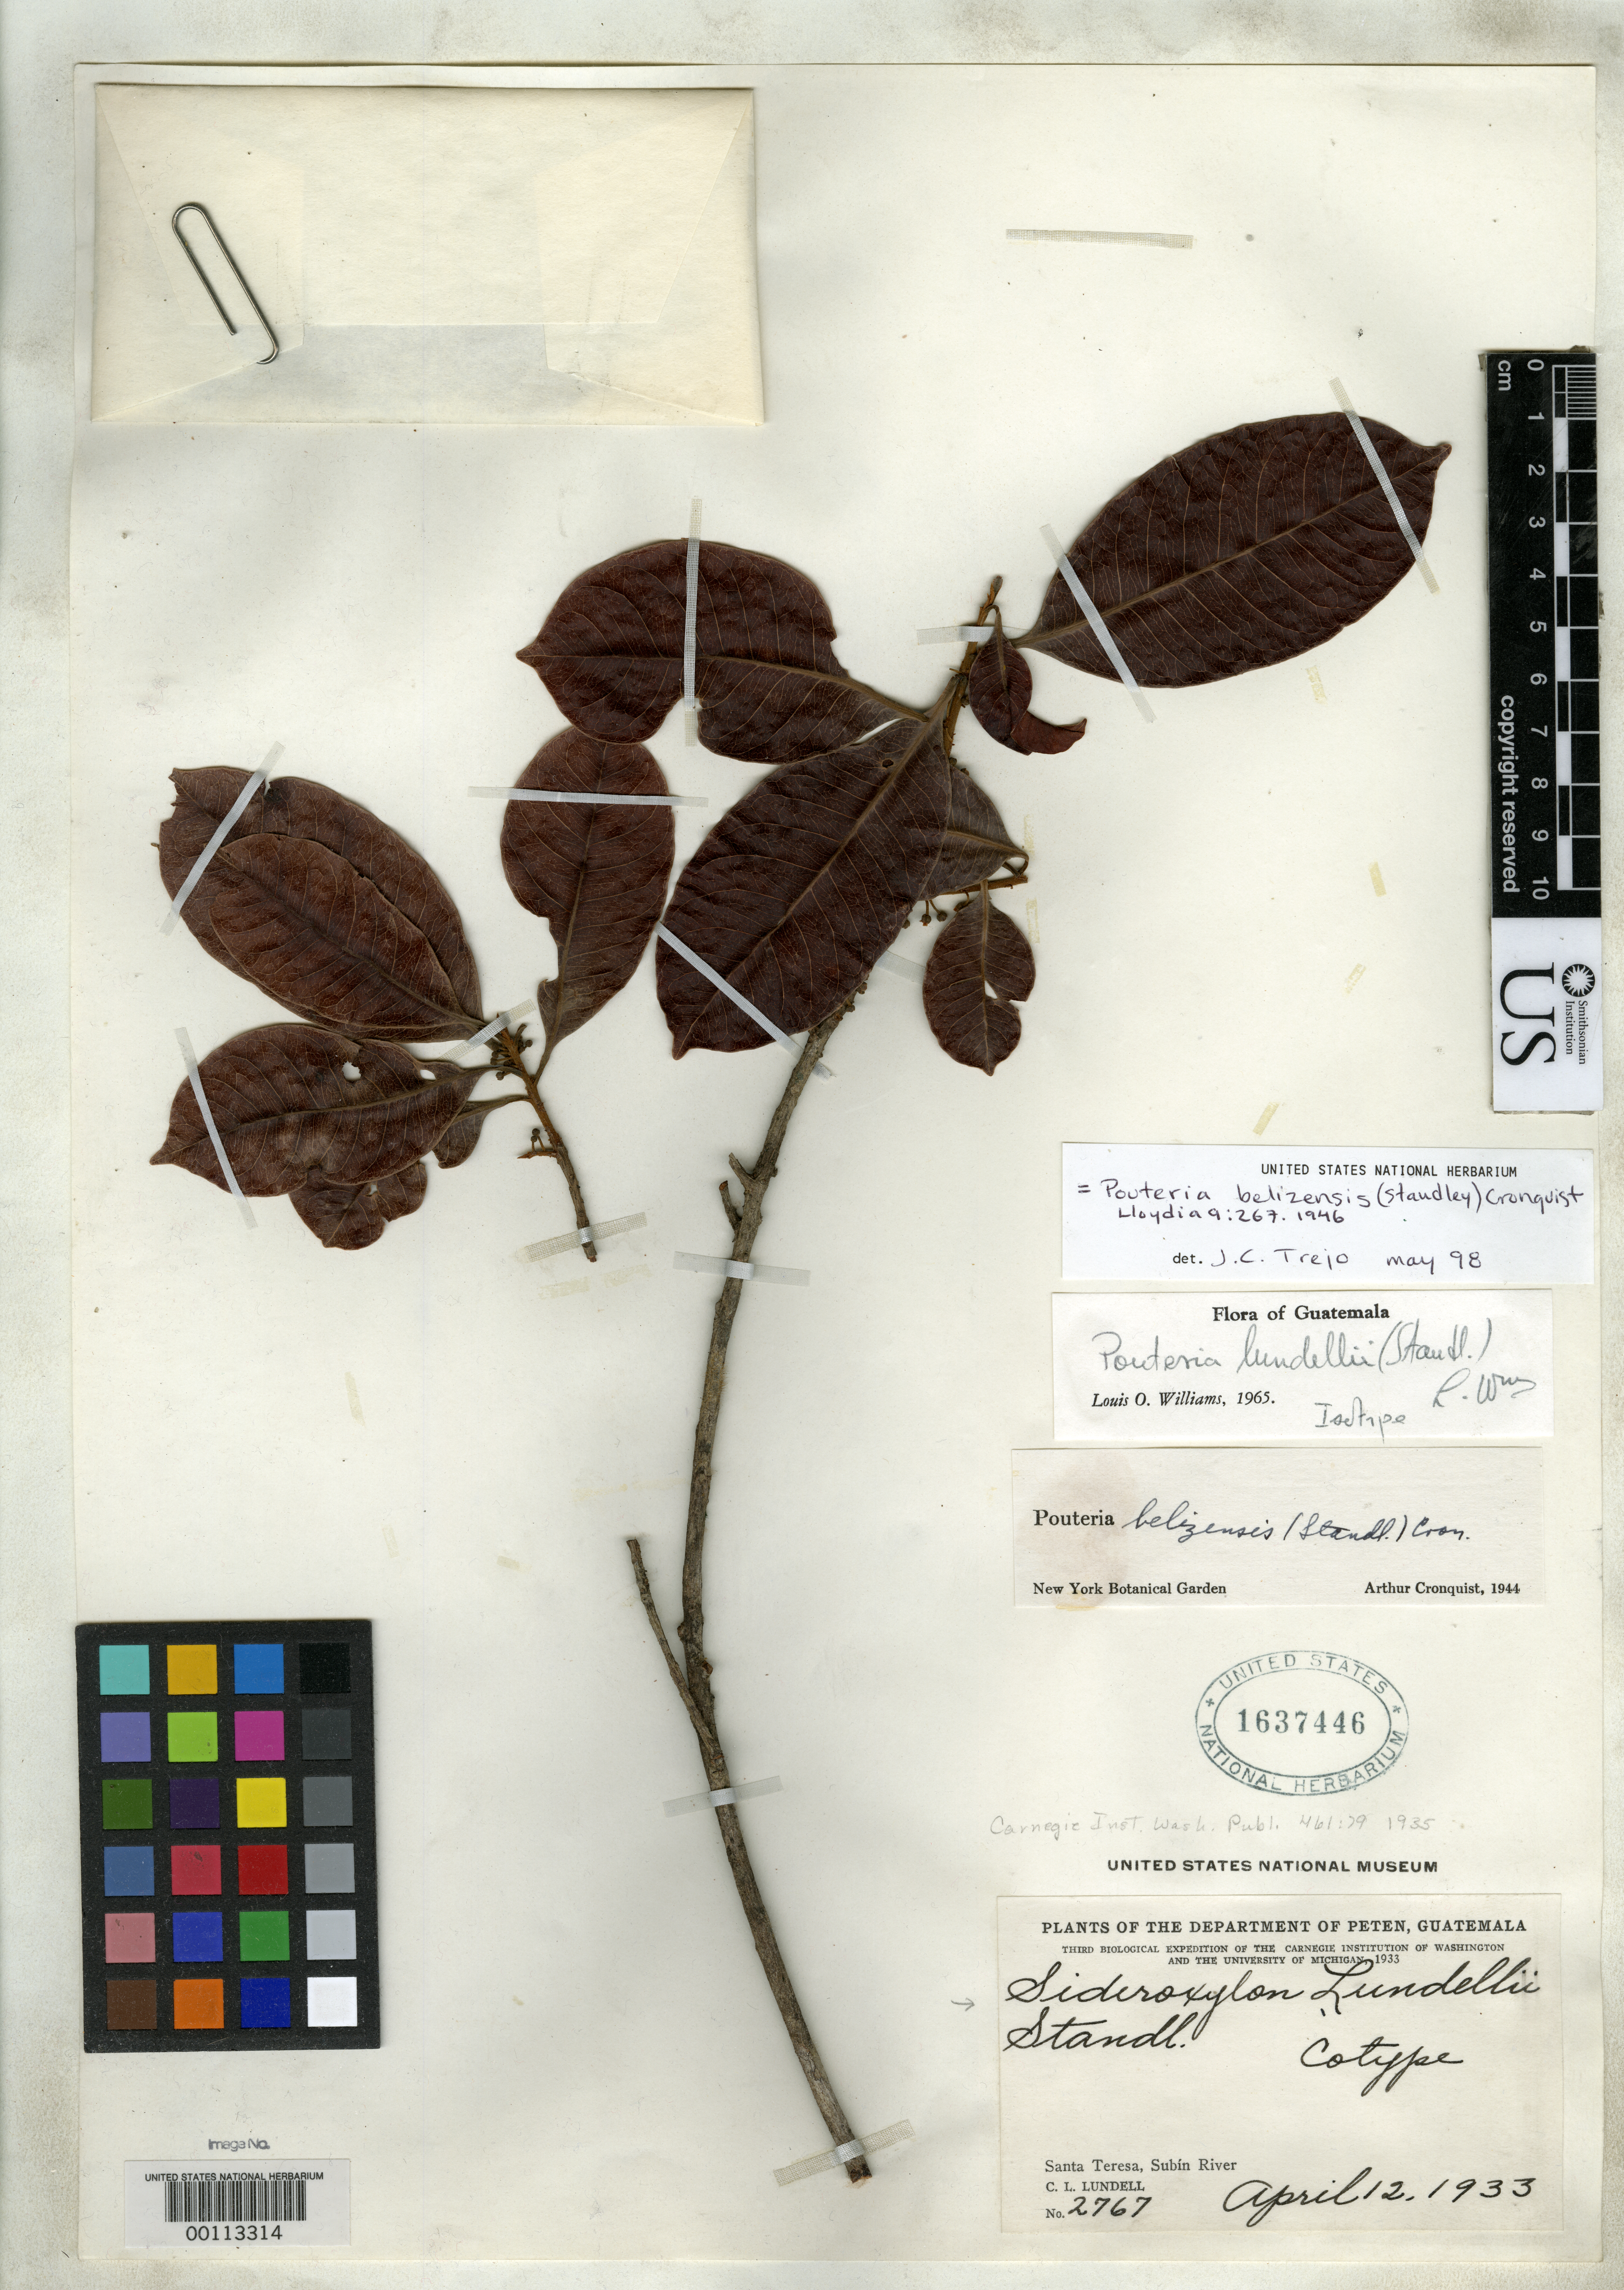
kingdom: Plantae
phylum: Tracheophyta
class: Magnoliopsida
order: Ericales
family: Sapotaceae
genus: Sideroxylon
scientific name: Sideroxylon lundellii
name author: Standl.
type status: Isotype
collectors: C. L. Lundell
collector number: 2767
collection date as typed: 12 Apr 1933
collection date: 1933-04-12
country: Guatemala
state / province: El Petén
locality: Santa Teresa, Subin River.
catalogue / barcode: US 1637446